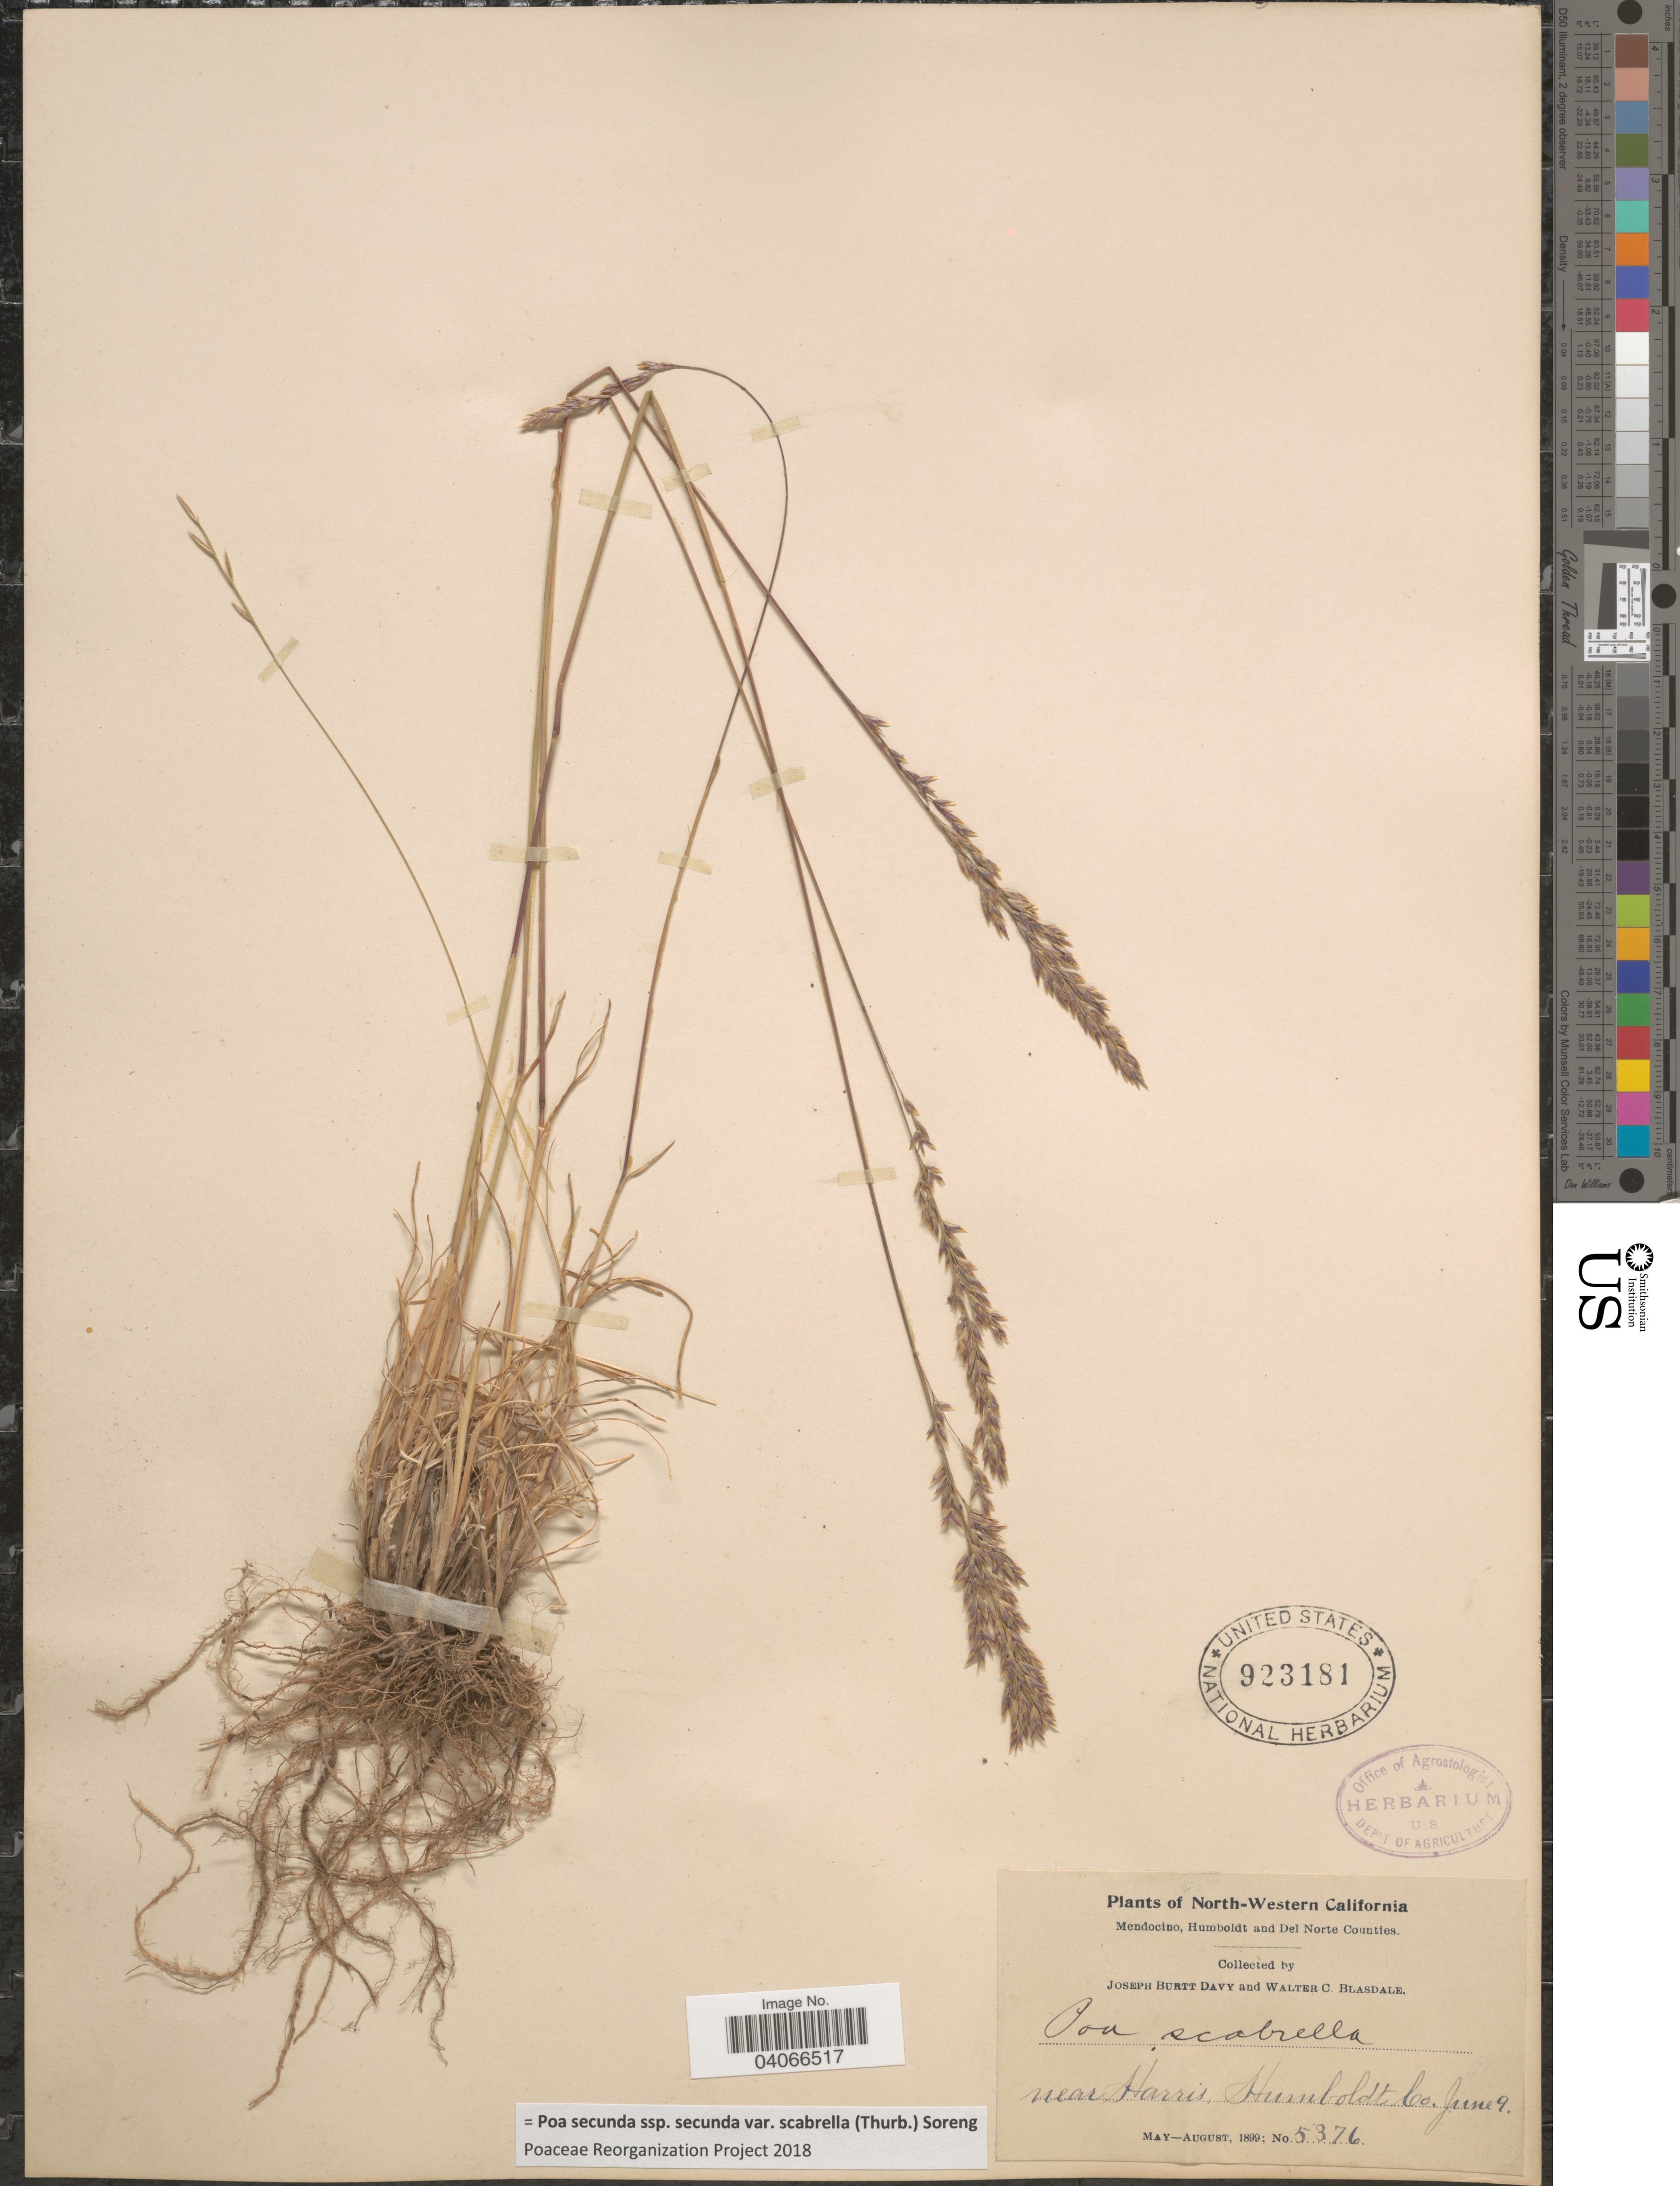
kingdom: Plantae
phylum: Tracheophyta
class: Liliopsida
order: Poales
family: Poaceae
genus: Poa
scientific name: Poa secunda subsp. secunda var. scabrella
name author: (Thurb.) Soreng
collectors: J. Burtt Davy & W. Blasdale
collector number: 5376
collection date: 1899-06-09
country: United States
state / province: California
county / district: Humboldt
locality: North-Western California. Near Harris, Humboldt Co.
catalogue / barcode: US 923181